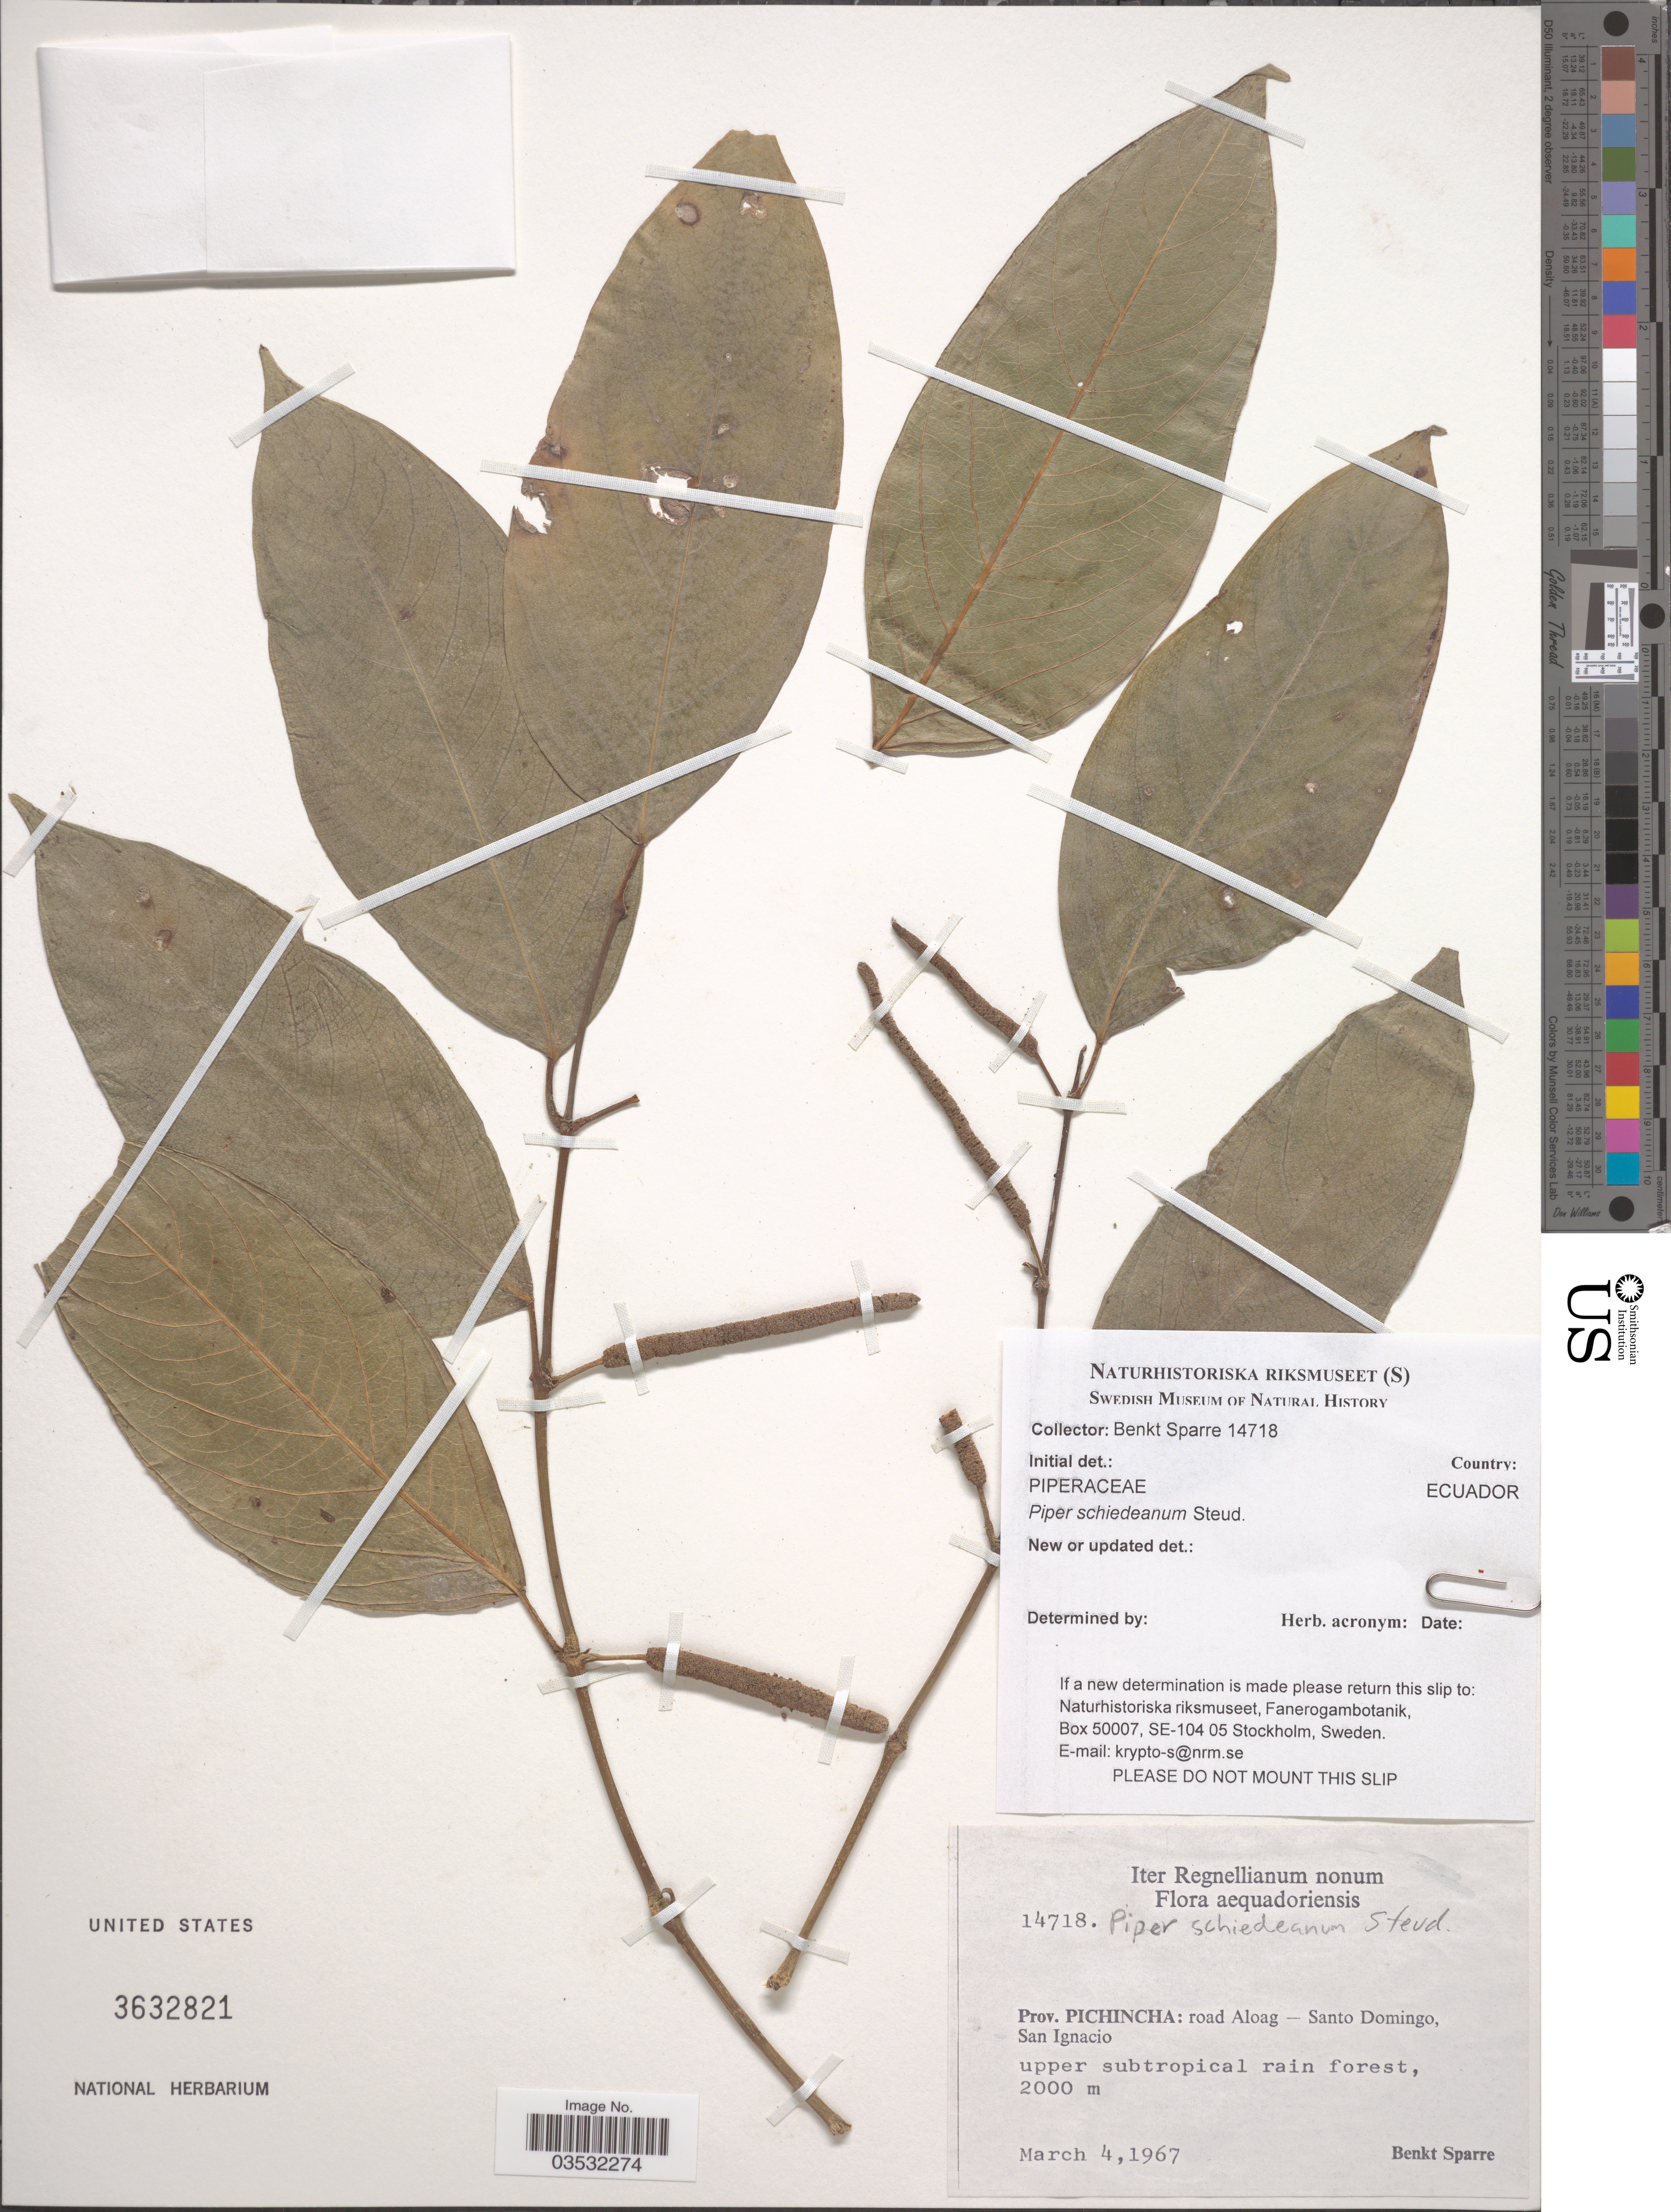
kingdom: Plantae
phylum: Tracheophyta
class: Magnoliopsida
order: Piperales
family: Piperaceae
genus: Piper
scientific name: Piper schiedeanum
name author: Steud.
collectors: B. Sparre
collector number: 14718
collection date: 1967-03-04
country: Ecuador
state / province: Pichincha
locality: Aequadoriensis. Road Aloag - Santo Domingo, San Ignacio.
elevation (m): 2000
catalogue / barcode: US 3632821